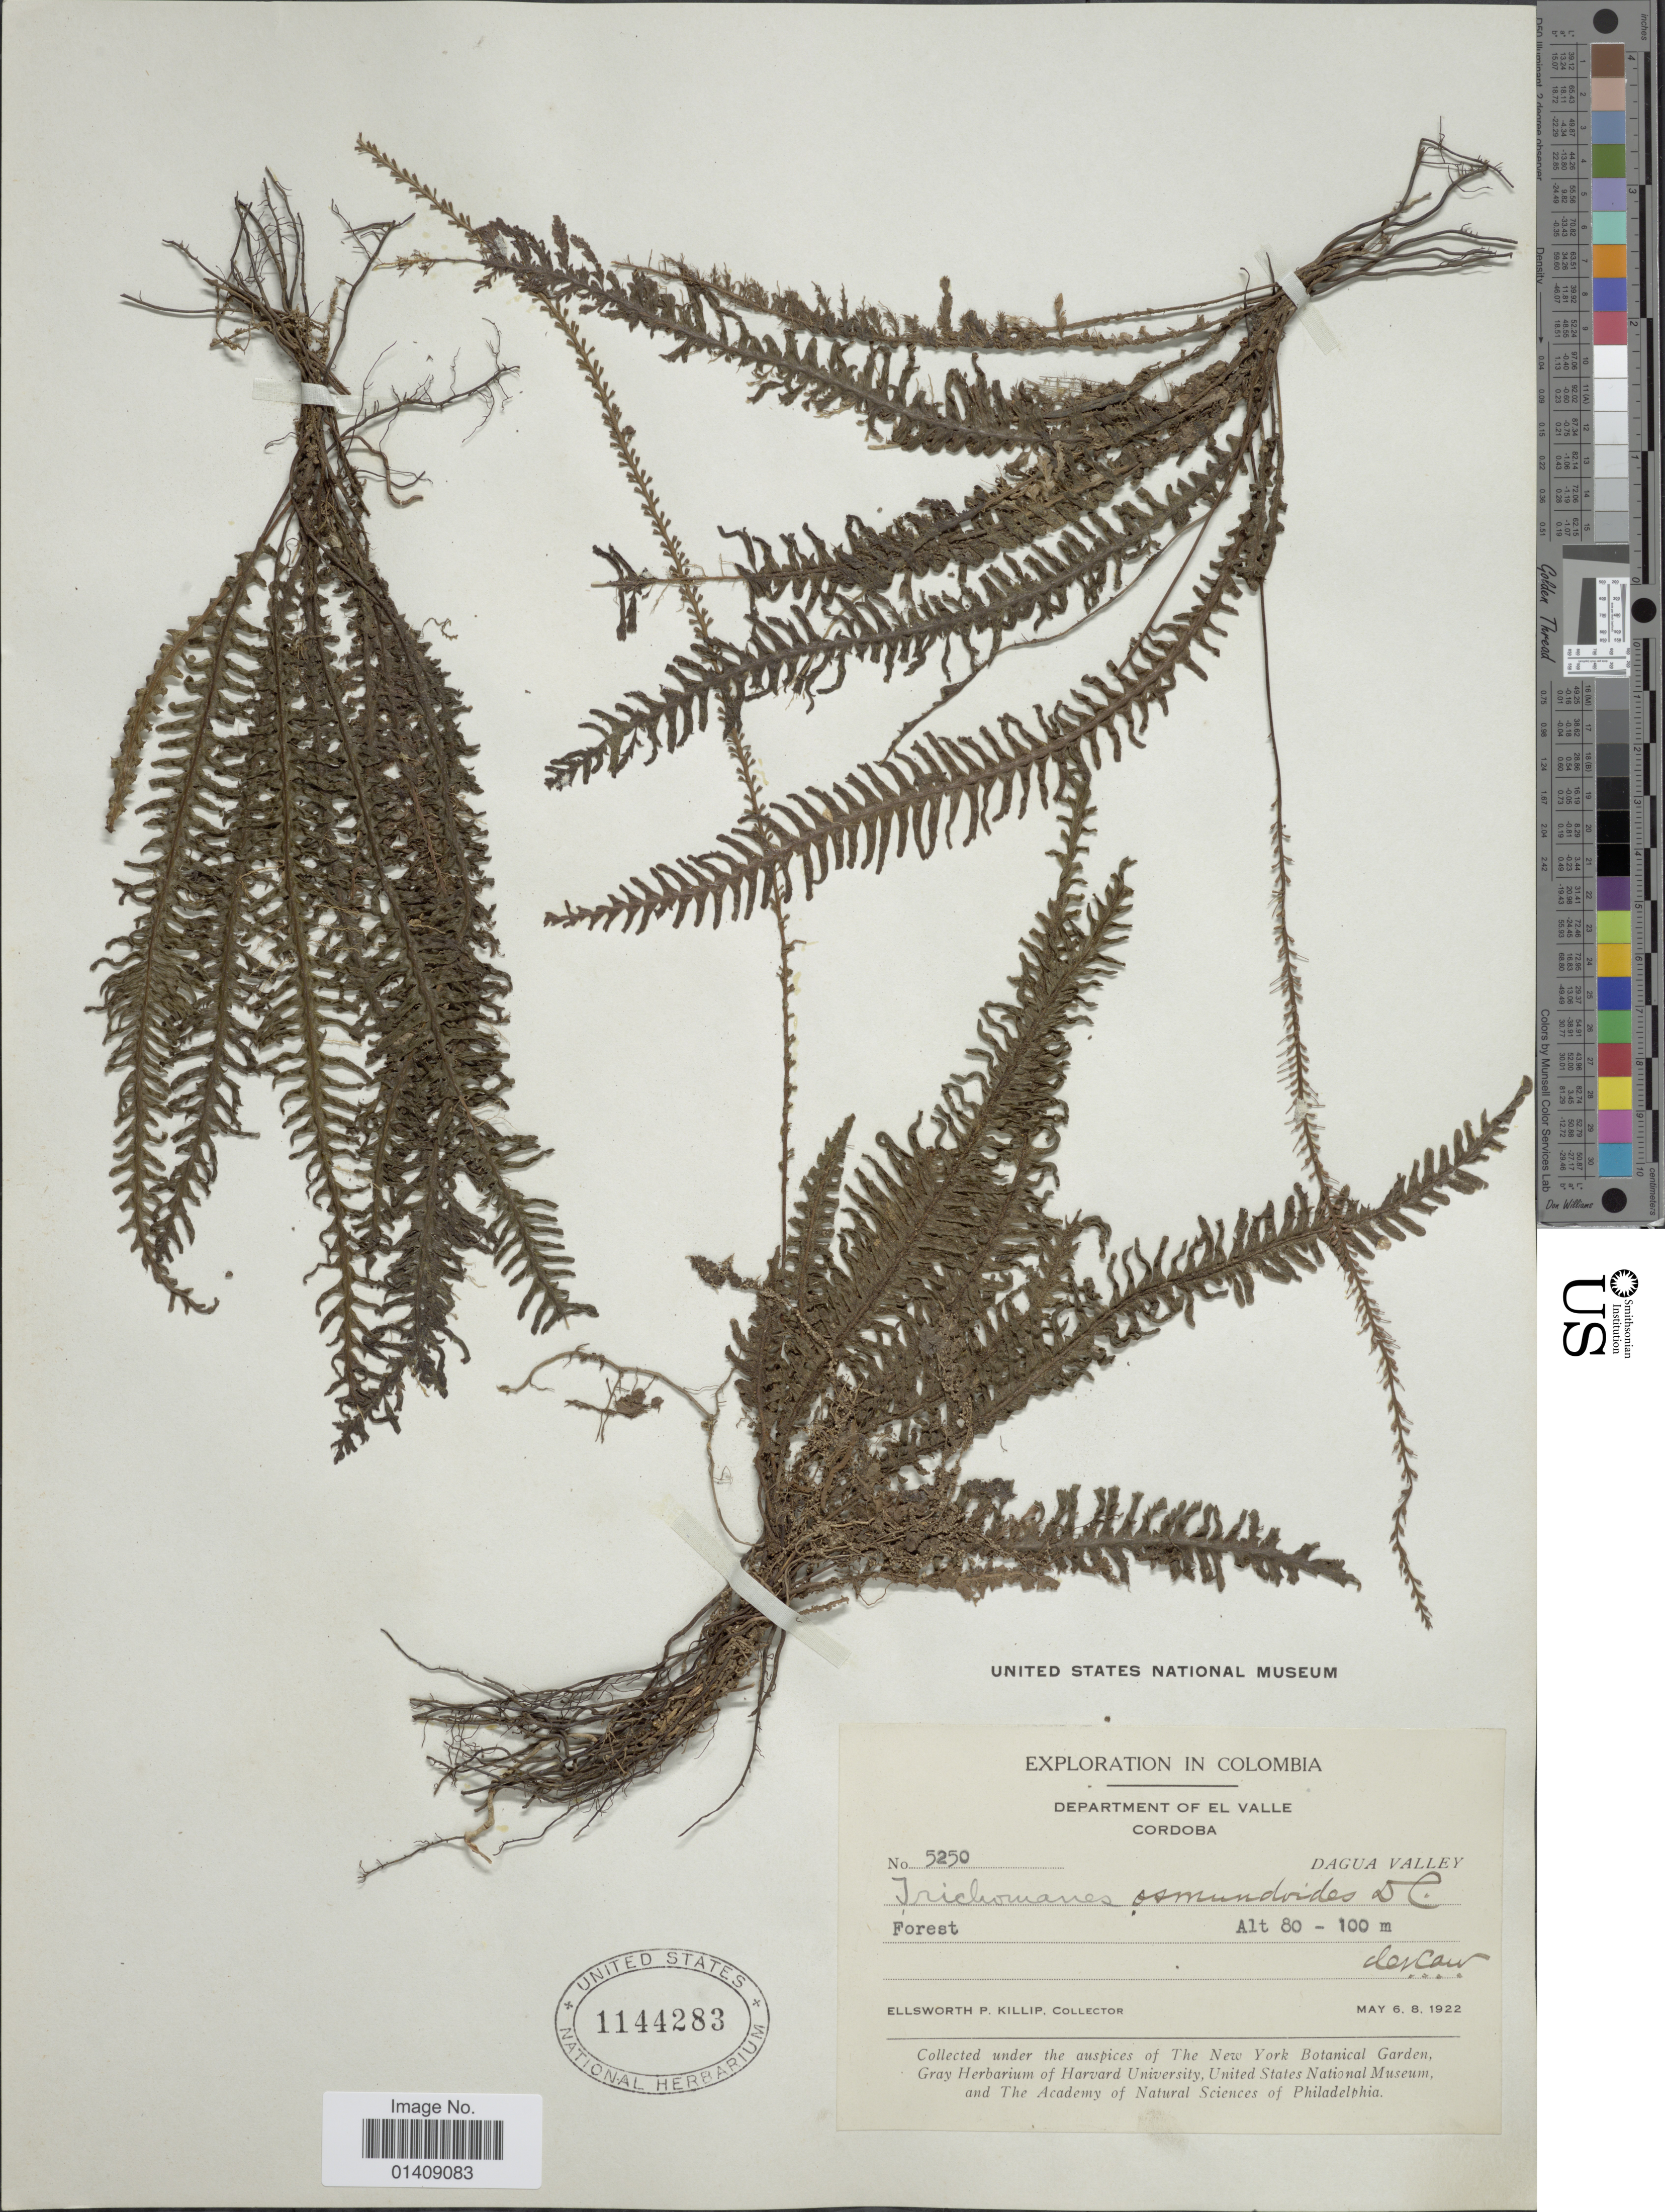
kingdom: Plantae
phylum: Tracheophyta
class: Polypodiopsida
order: Hymenophyllales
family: Hymenophyllaceae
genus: Trichomanes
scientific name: Trichomanes osmundoides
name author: DC. ex Poir.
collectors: E. P. Killip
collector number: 5250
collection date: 1922-05-06/1922-05-08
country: Colombia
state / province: Córdoba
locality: Forest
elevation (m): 80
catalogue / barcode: US 1144283